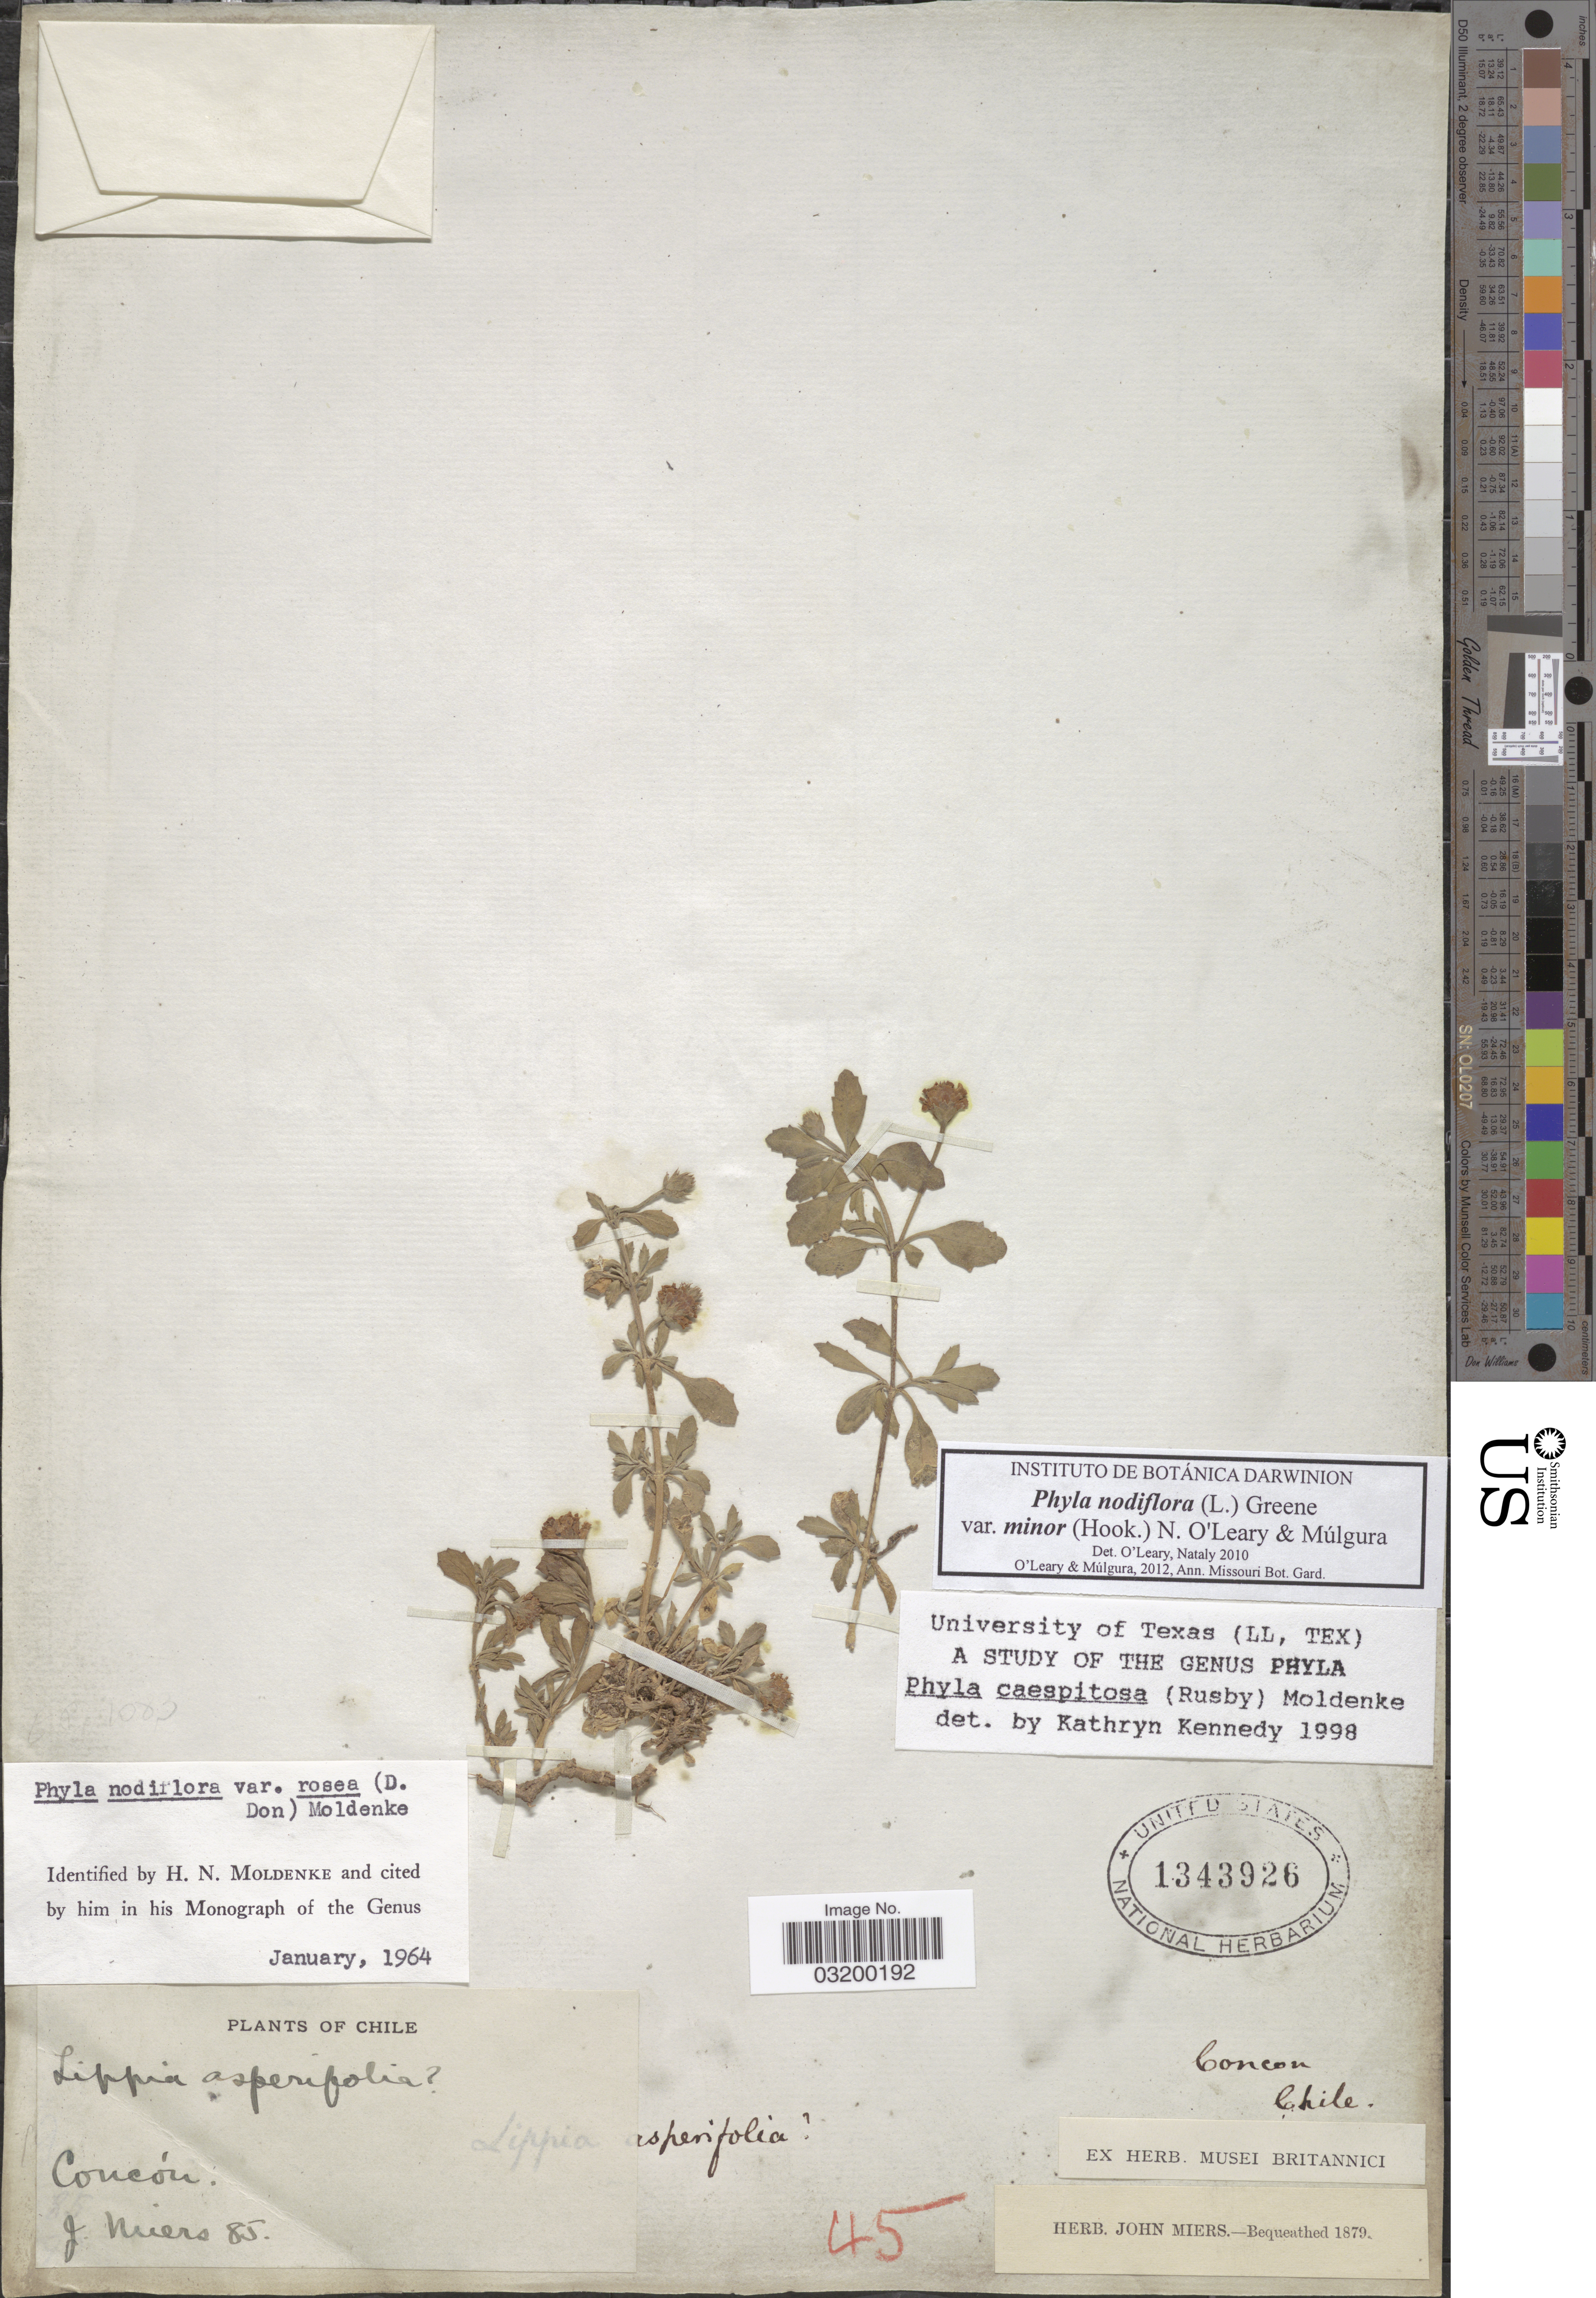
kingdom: Plantae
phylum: Tracheophyta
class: Magnoliopsida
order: Lamiales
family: Verbenaceae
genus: Phyla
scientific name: Phyla nodiflora var. minor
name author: (Hook.) N. O'Leary & Mulgura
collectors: J. Miers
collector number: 85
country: Chile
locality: Concón.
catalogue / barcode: US 1343926